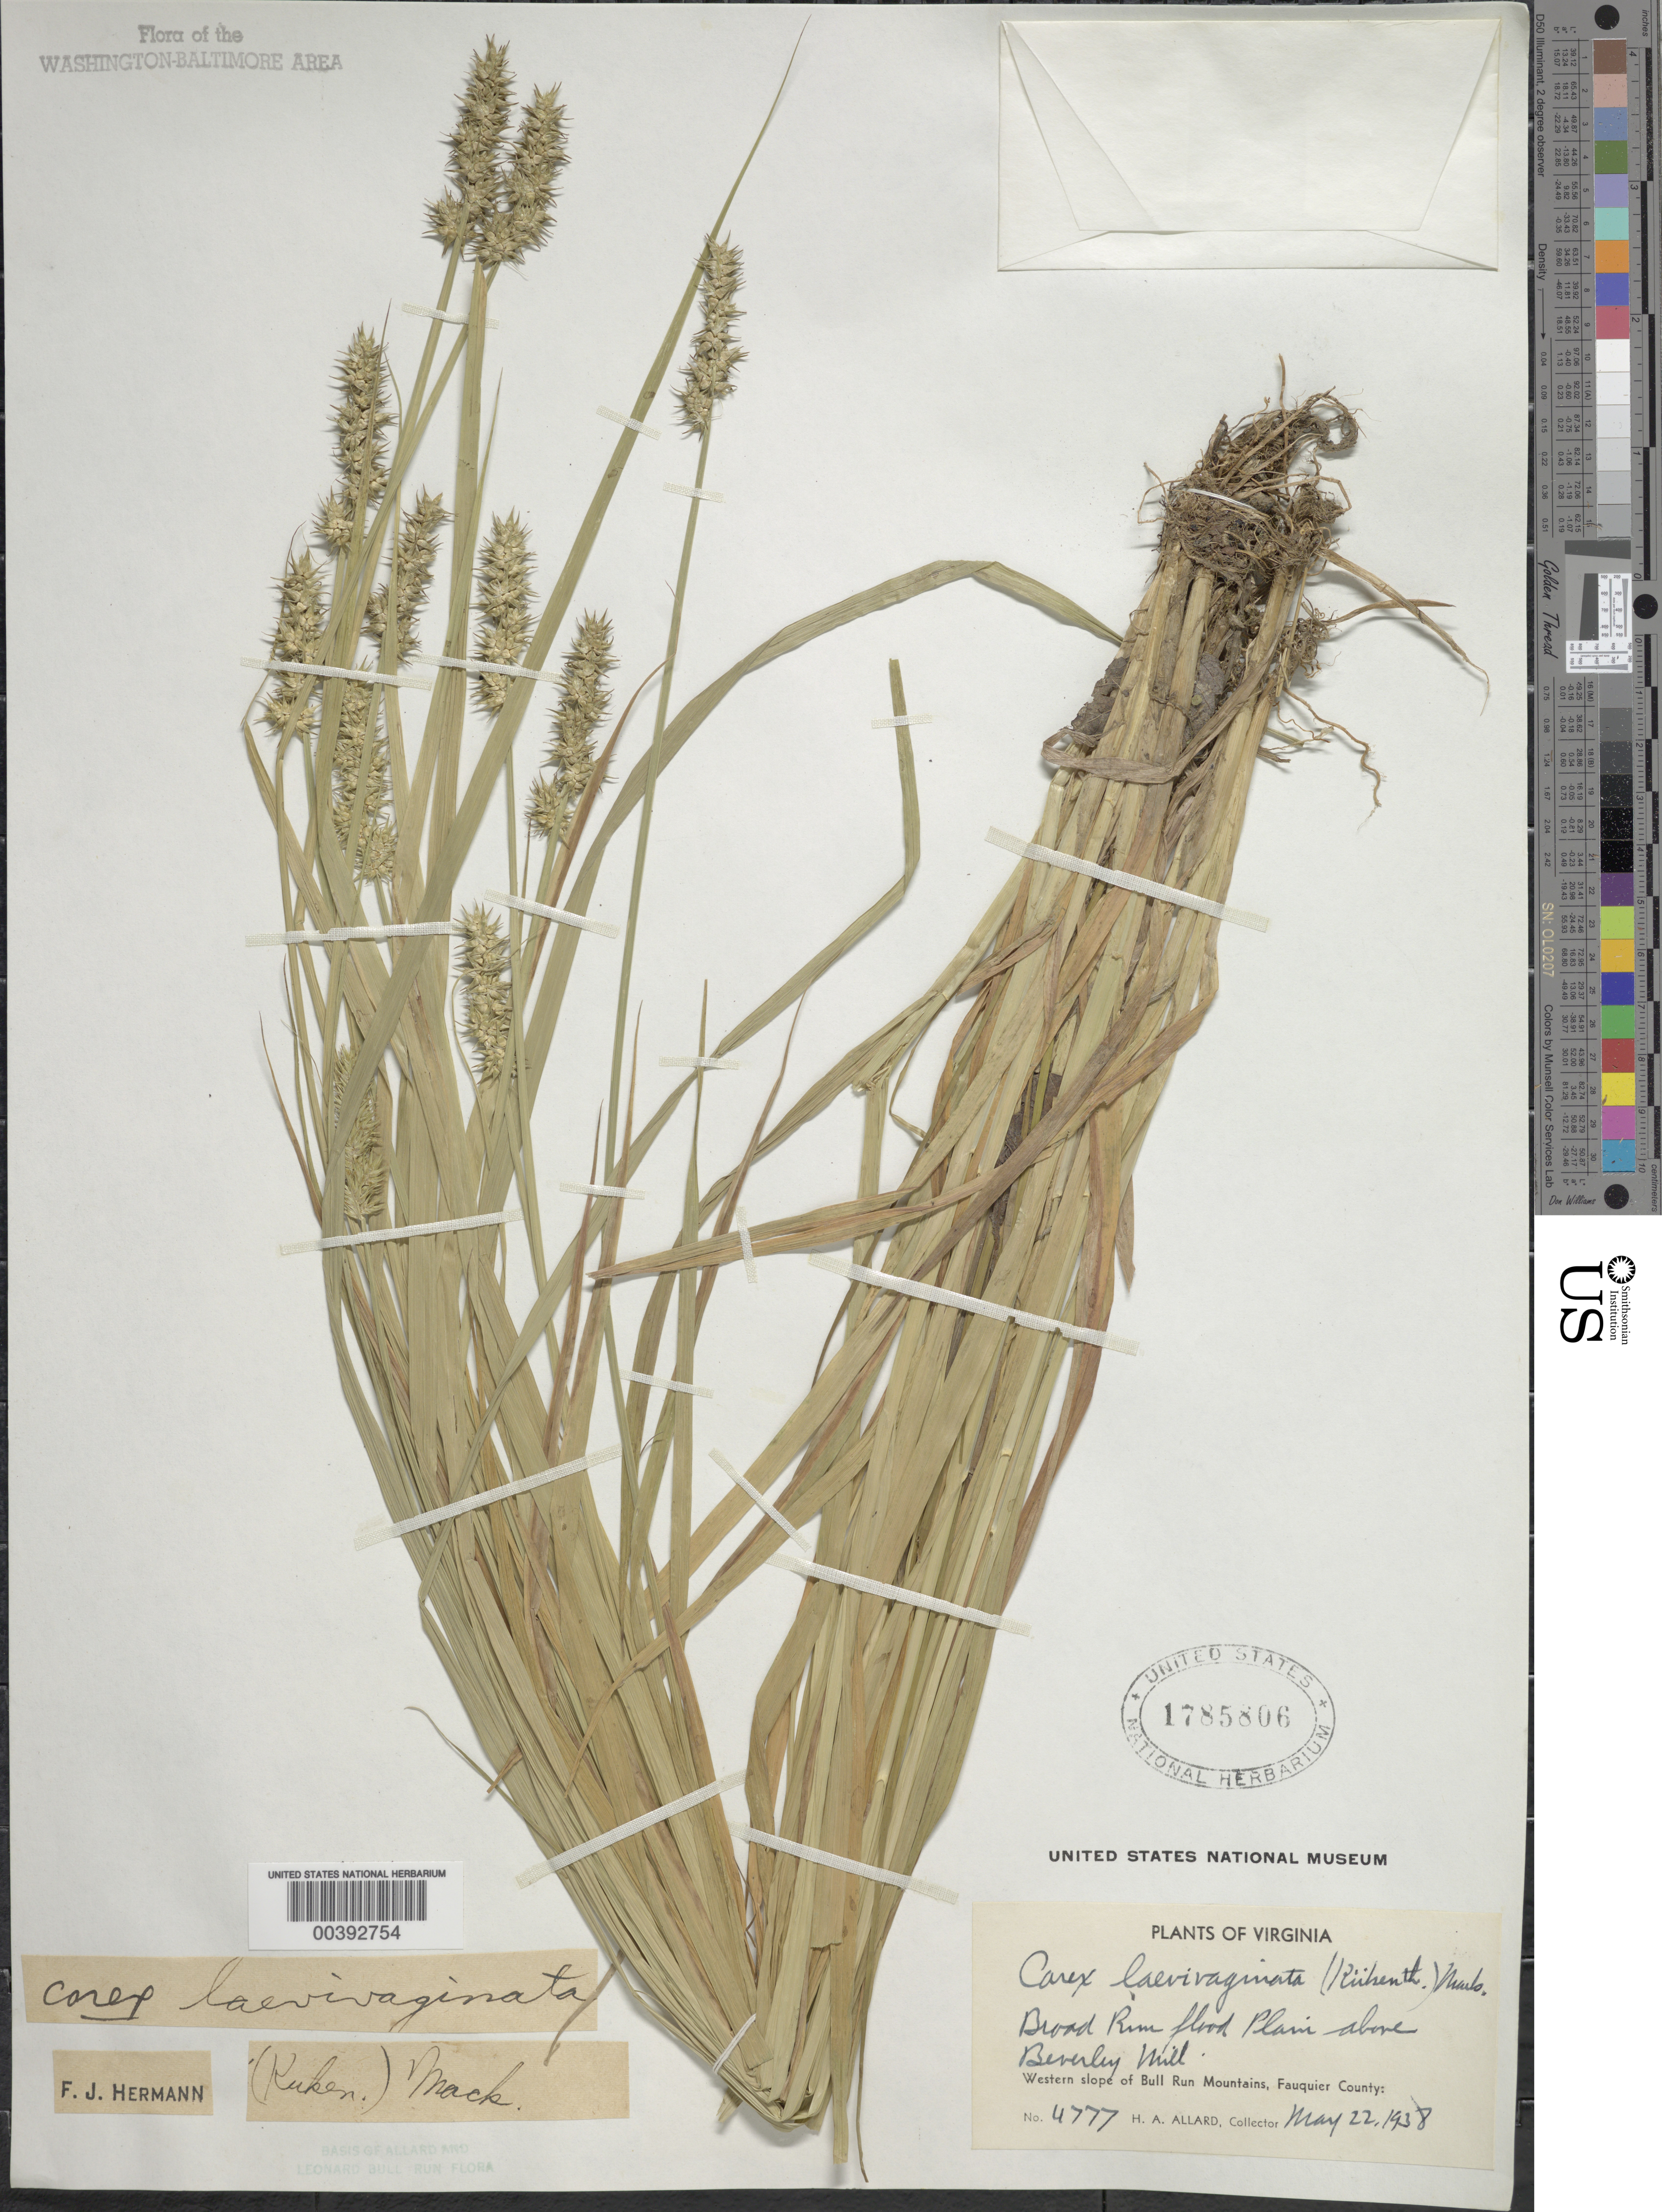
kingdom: Plantae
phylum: Tracheophyta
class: Liliopsida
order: Poales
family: Cyperaceae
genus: Carex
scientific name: Carex laevivaginata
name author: (Kük.) Mack.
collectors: H. A. Allard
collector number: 4777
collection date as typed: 22 May 1938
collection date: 1938-05-22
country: United States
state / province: Virginia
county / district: Fauquier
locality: Broad Run above Beverley Mill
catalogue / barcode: US 1785806